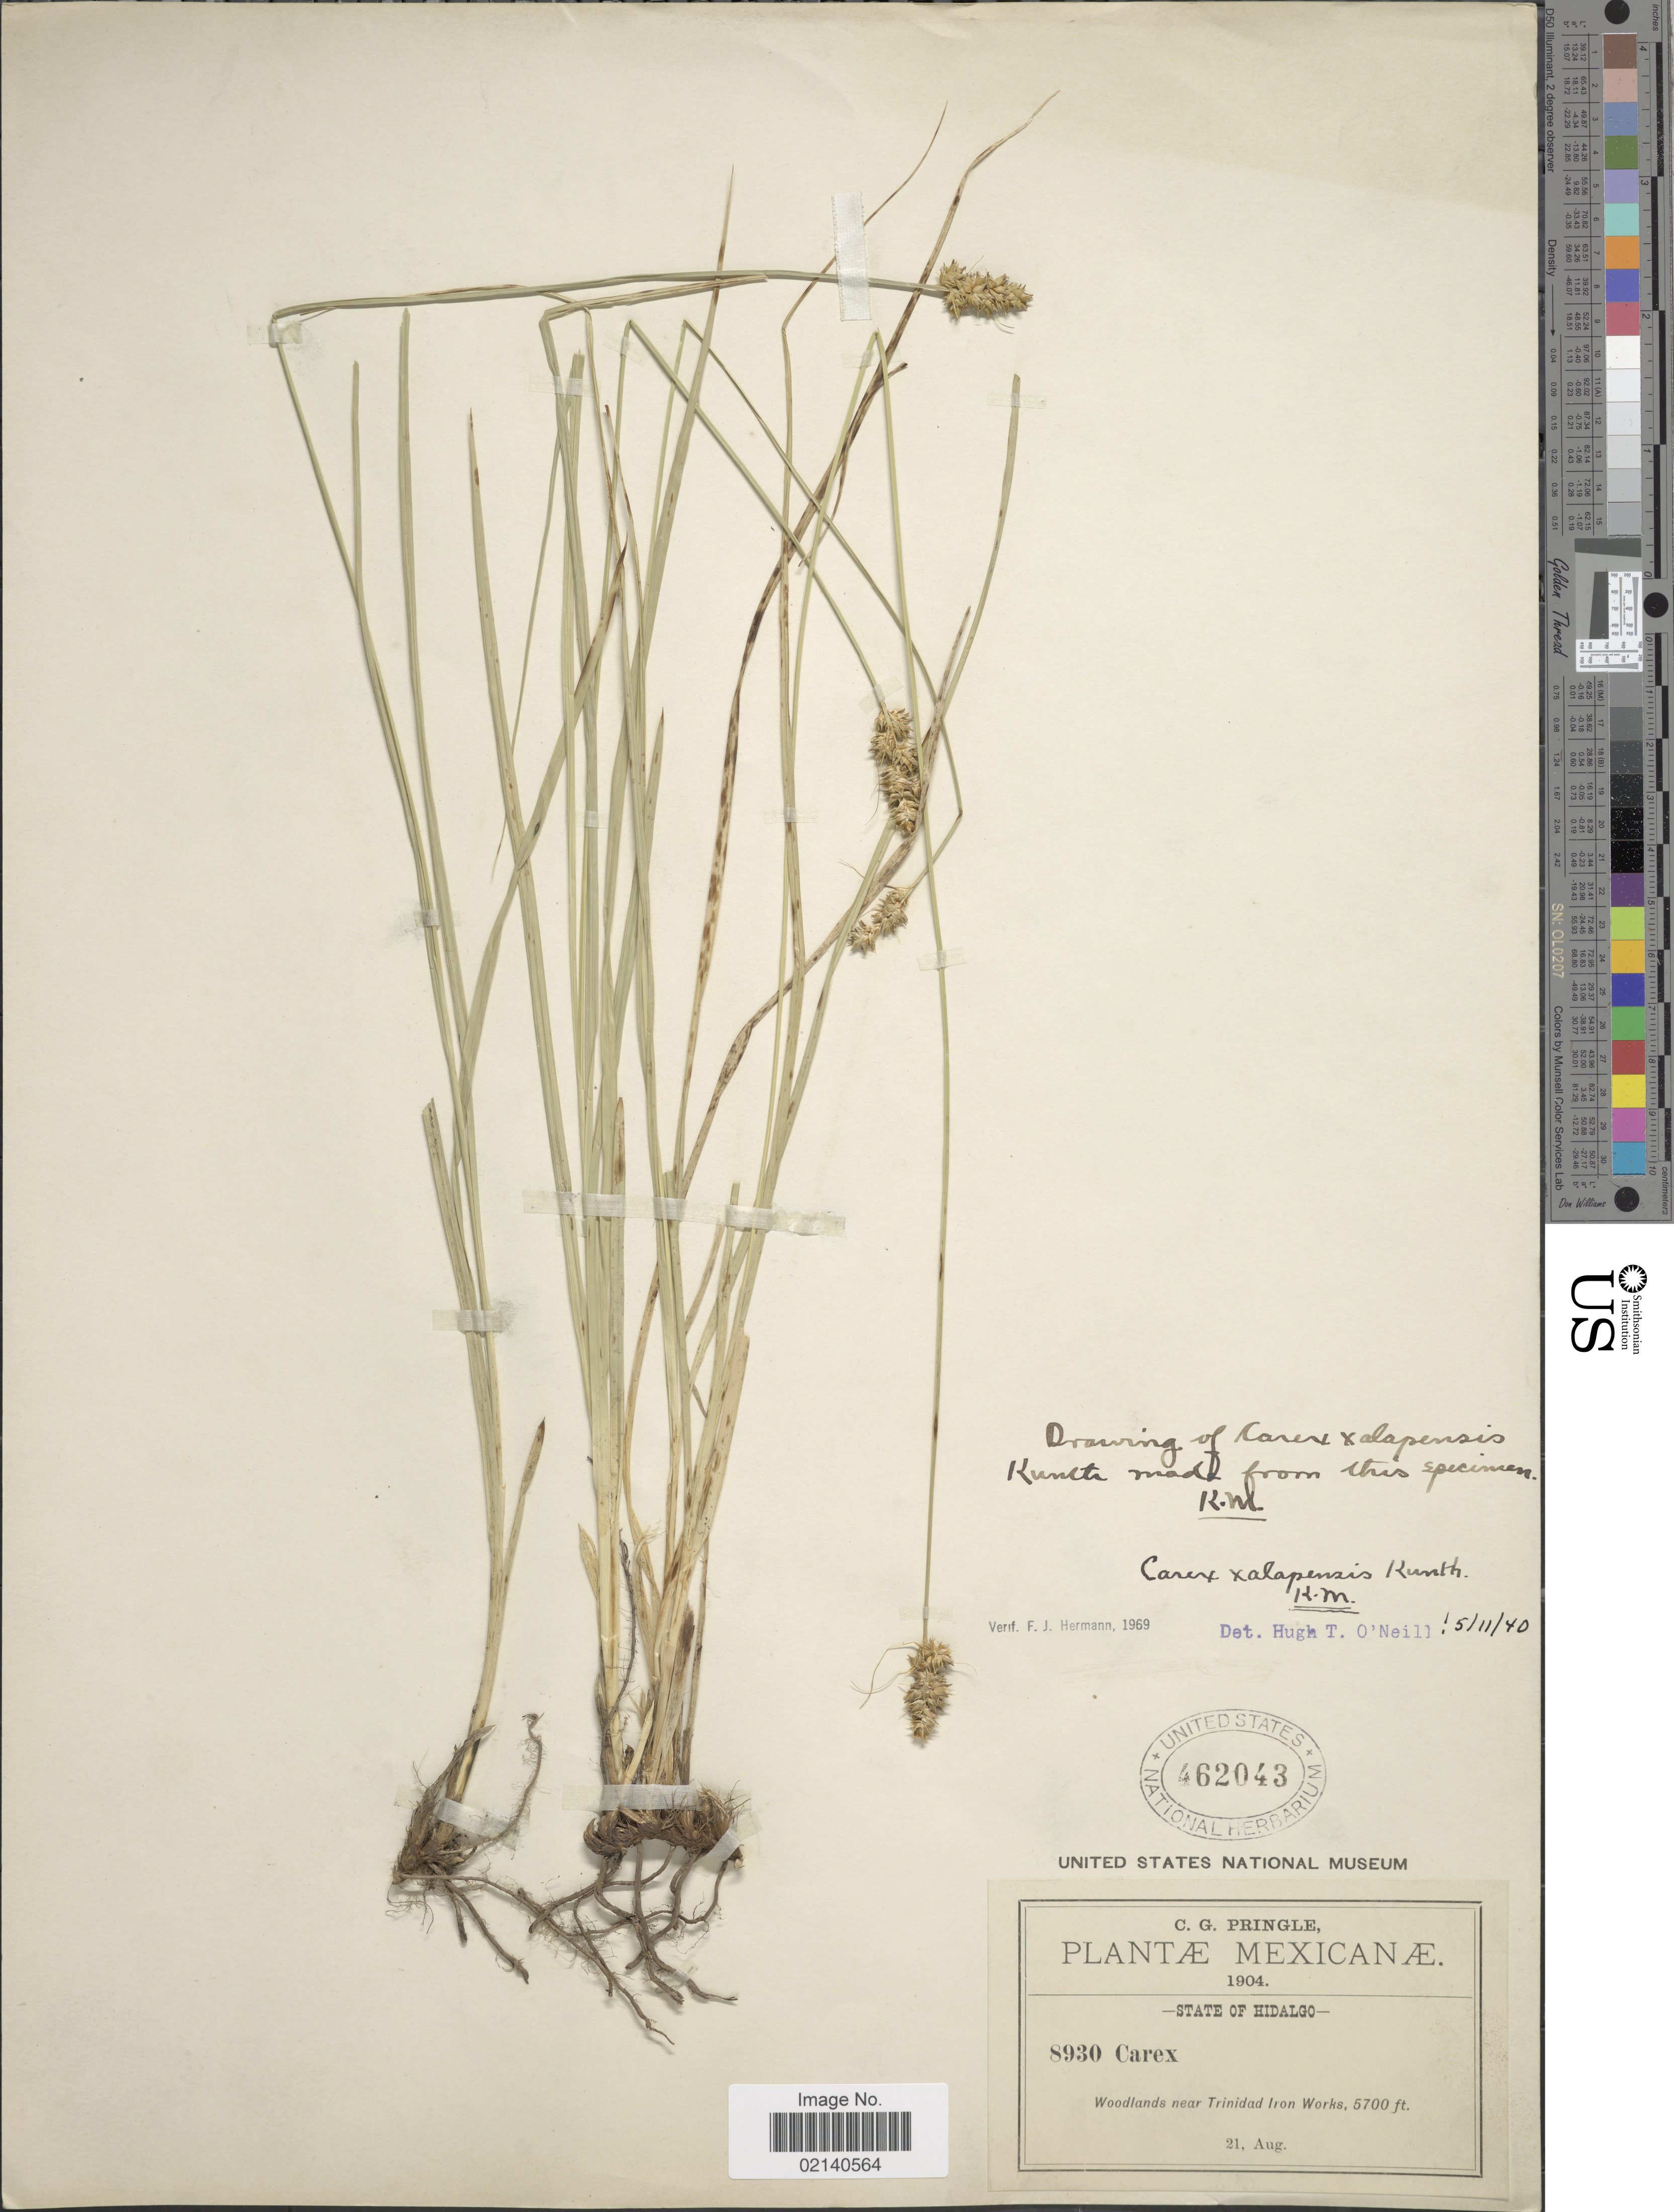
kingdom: Plantae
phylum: Tracheophyta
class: Liliopsida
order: Poales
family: Cyperaceae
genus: Carex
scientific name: Carex xalapensis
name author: Kunth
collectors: C. G. Pringle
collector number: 8930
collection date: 1904-08-21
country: Mexico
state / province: Hidalgo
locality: Mexicanae. Woodlands near Trinidad Iron Works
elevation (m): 1737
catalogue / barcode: US 462043